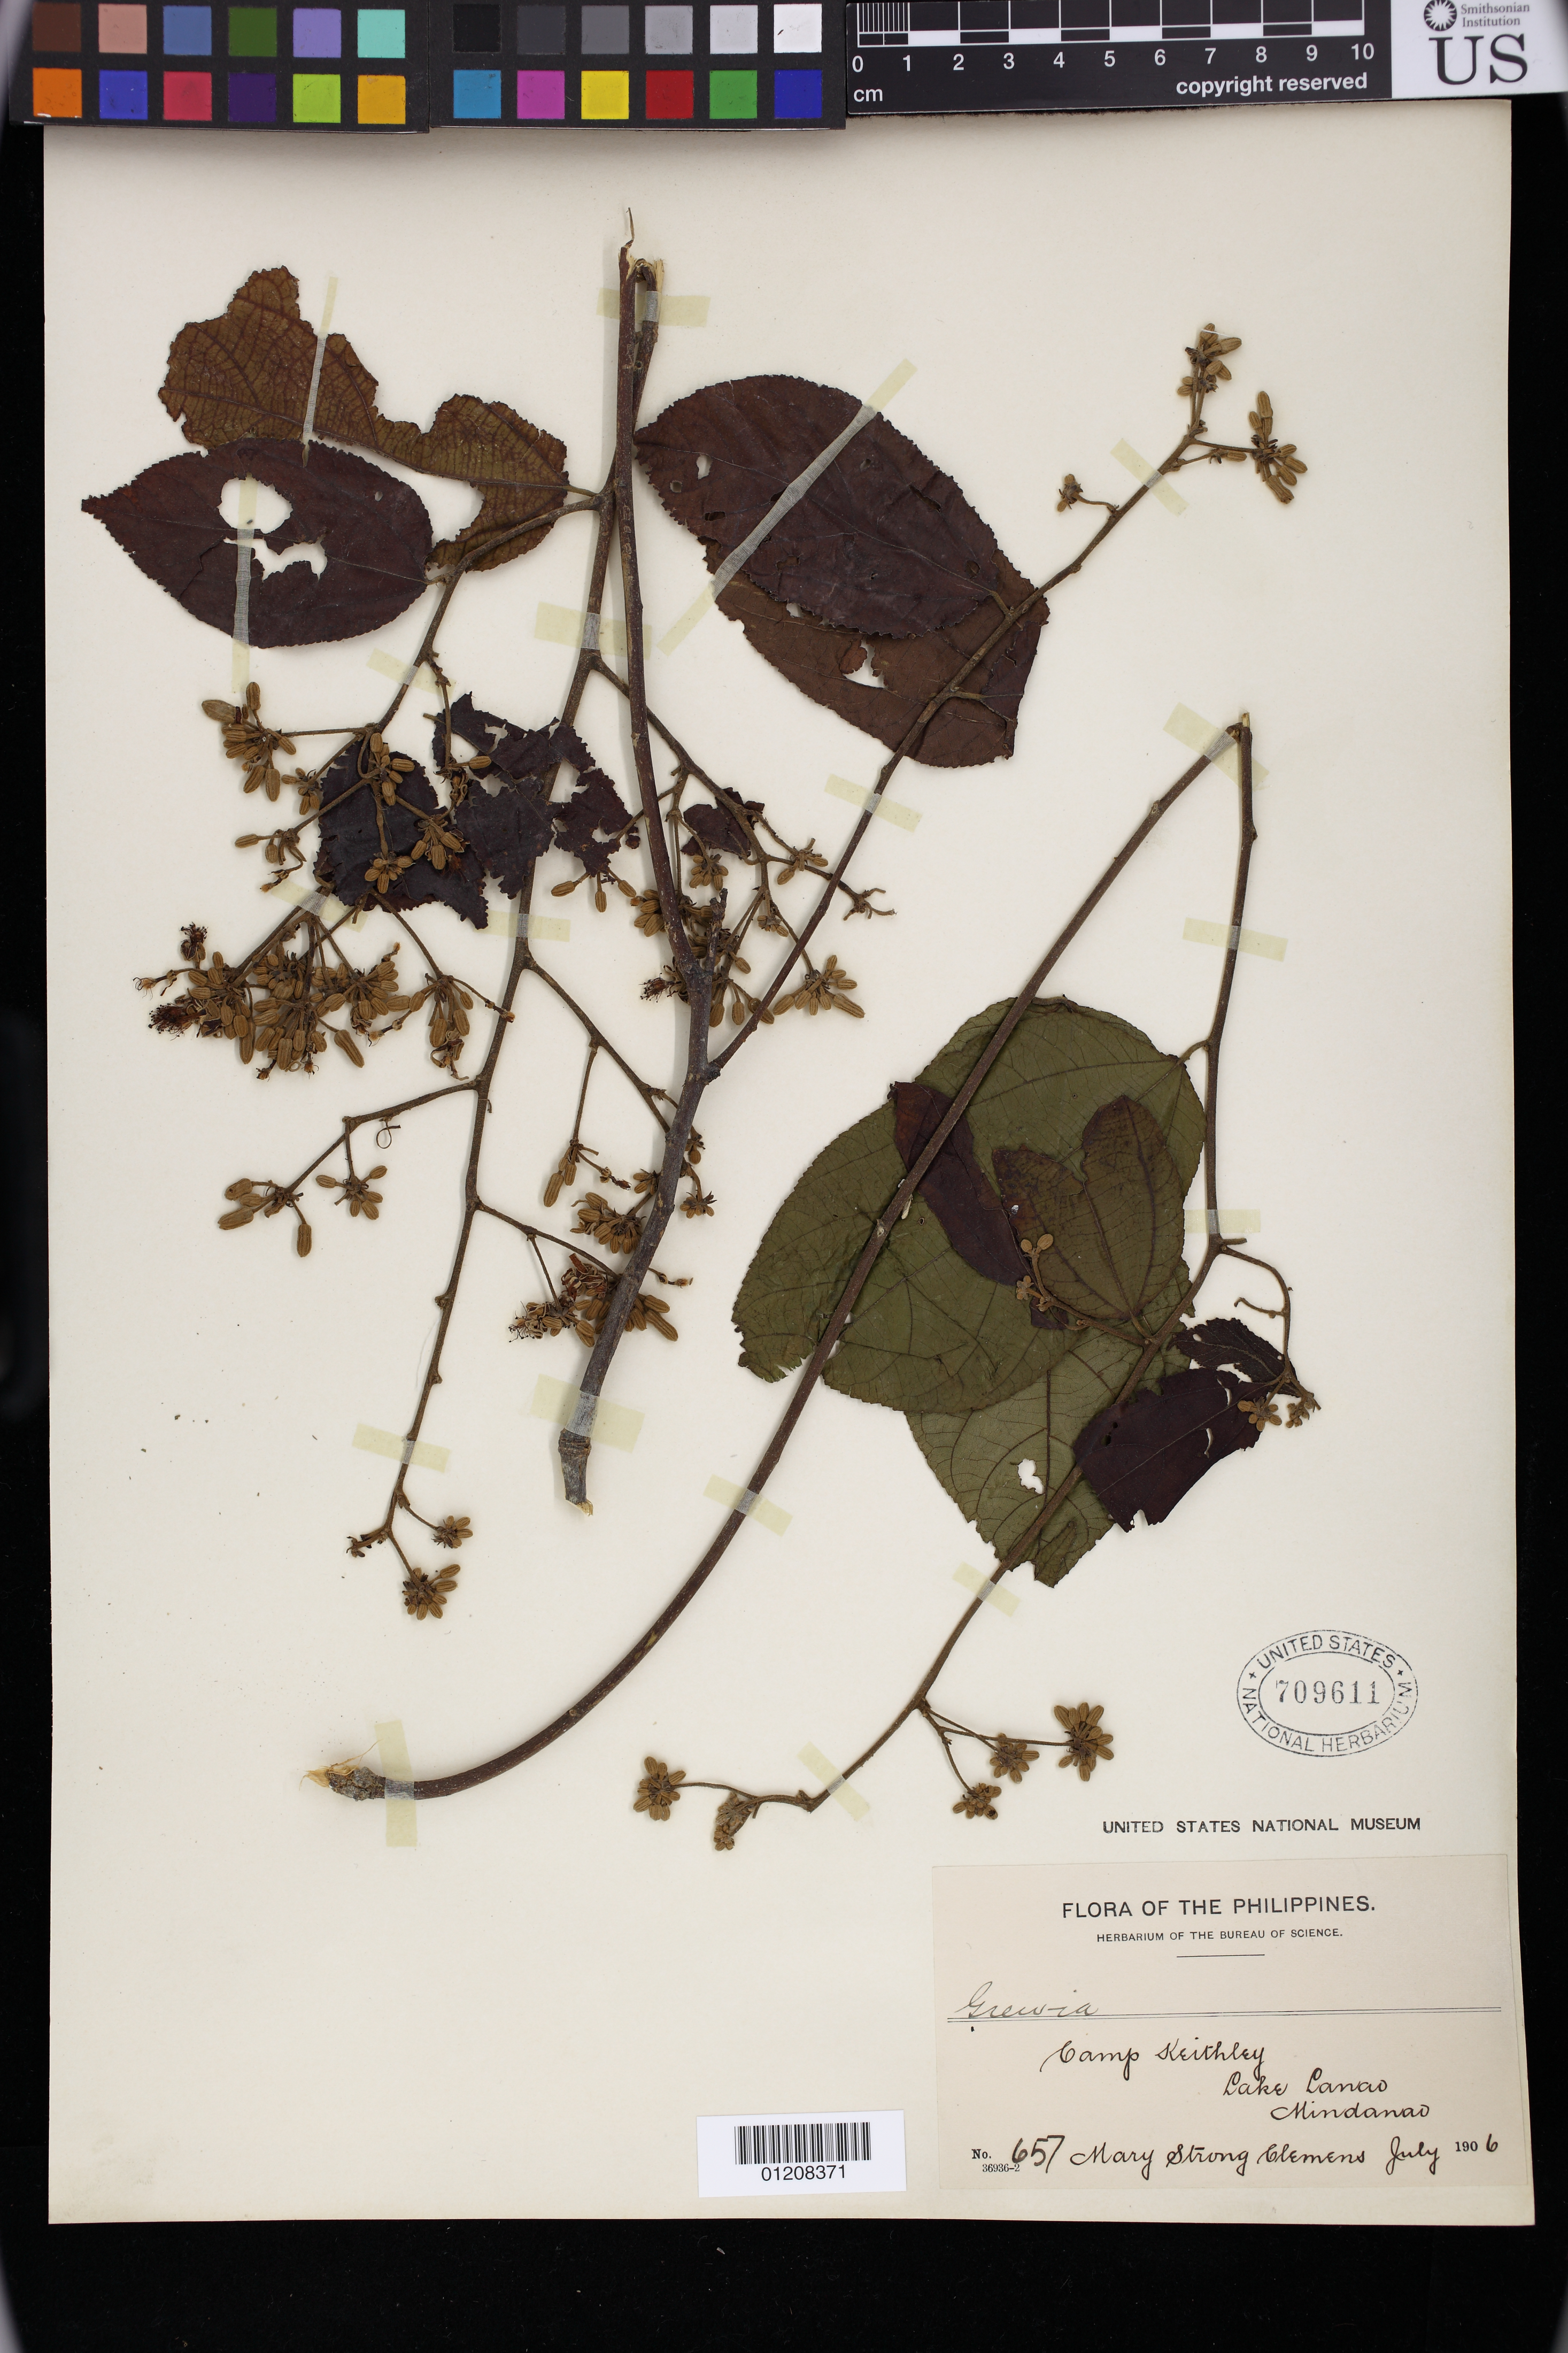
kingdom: Plantae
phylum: Tracheophyta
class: Magnoliopsida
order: Malvales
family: Malvaceae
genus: Grewia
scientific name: Grewia sp.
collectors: M. S. Clemens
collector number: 657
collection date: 1906-07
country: Philippines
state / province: Central Visayas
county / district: Cebu City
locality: Camp Keithley, Lake Lanao Mindanao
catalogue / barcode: US 709611